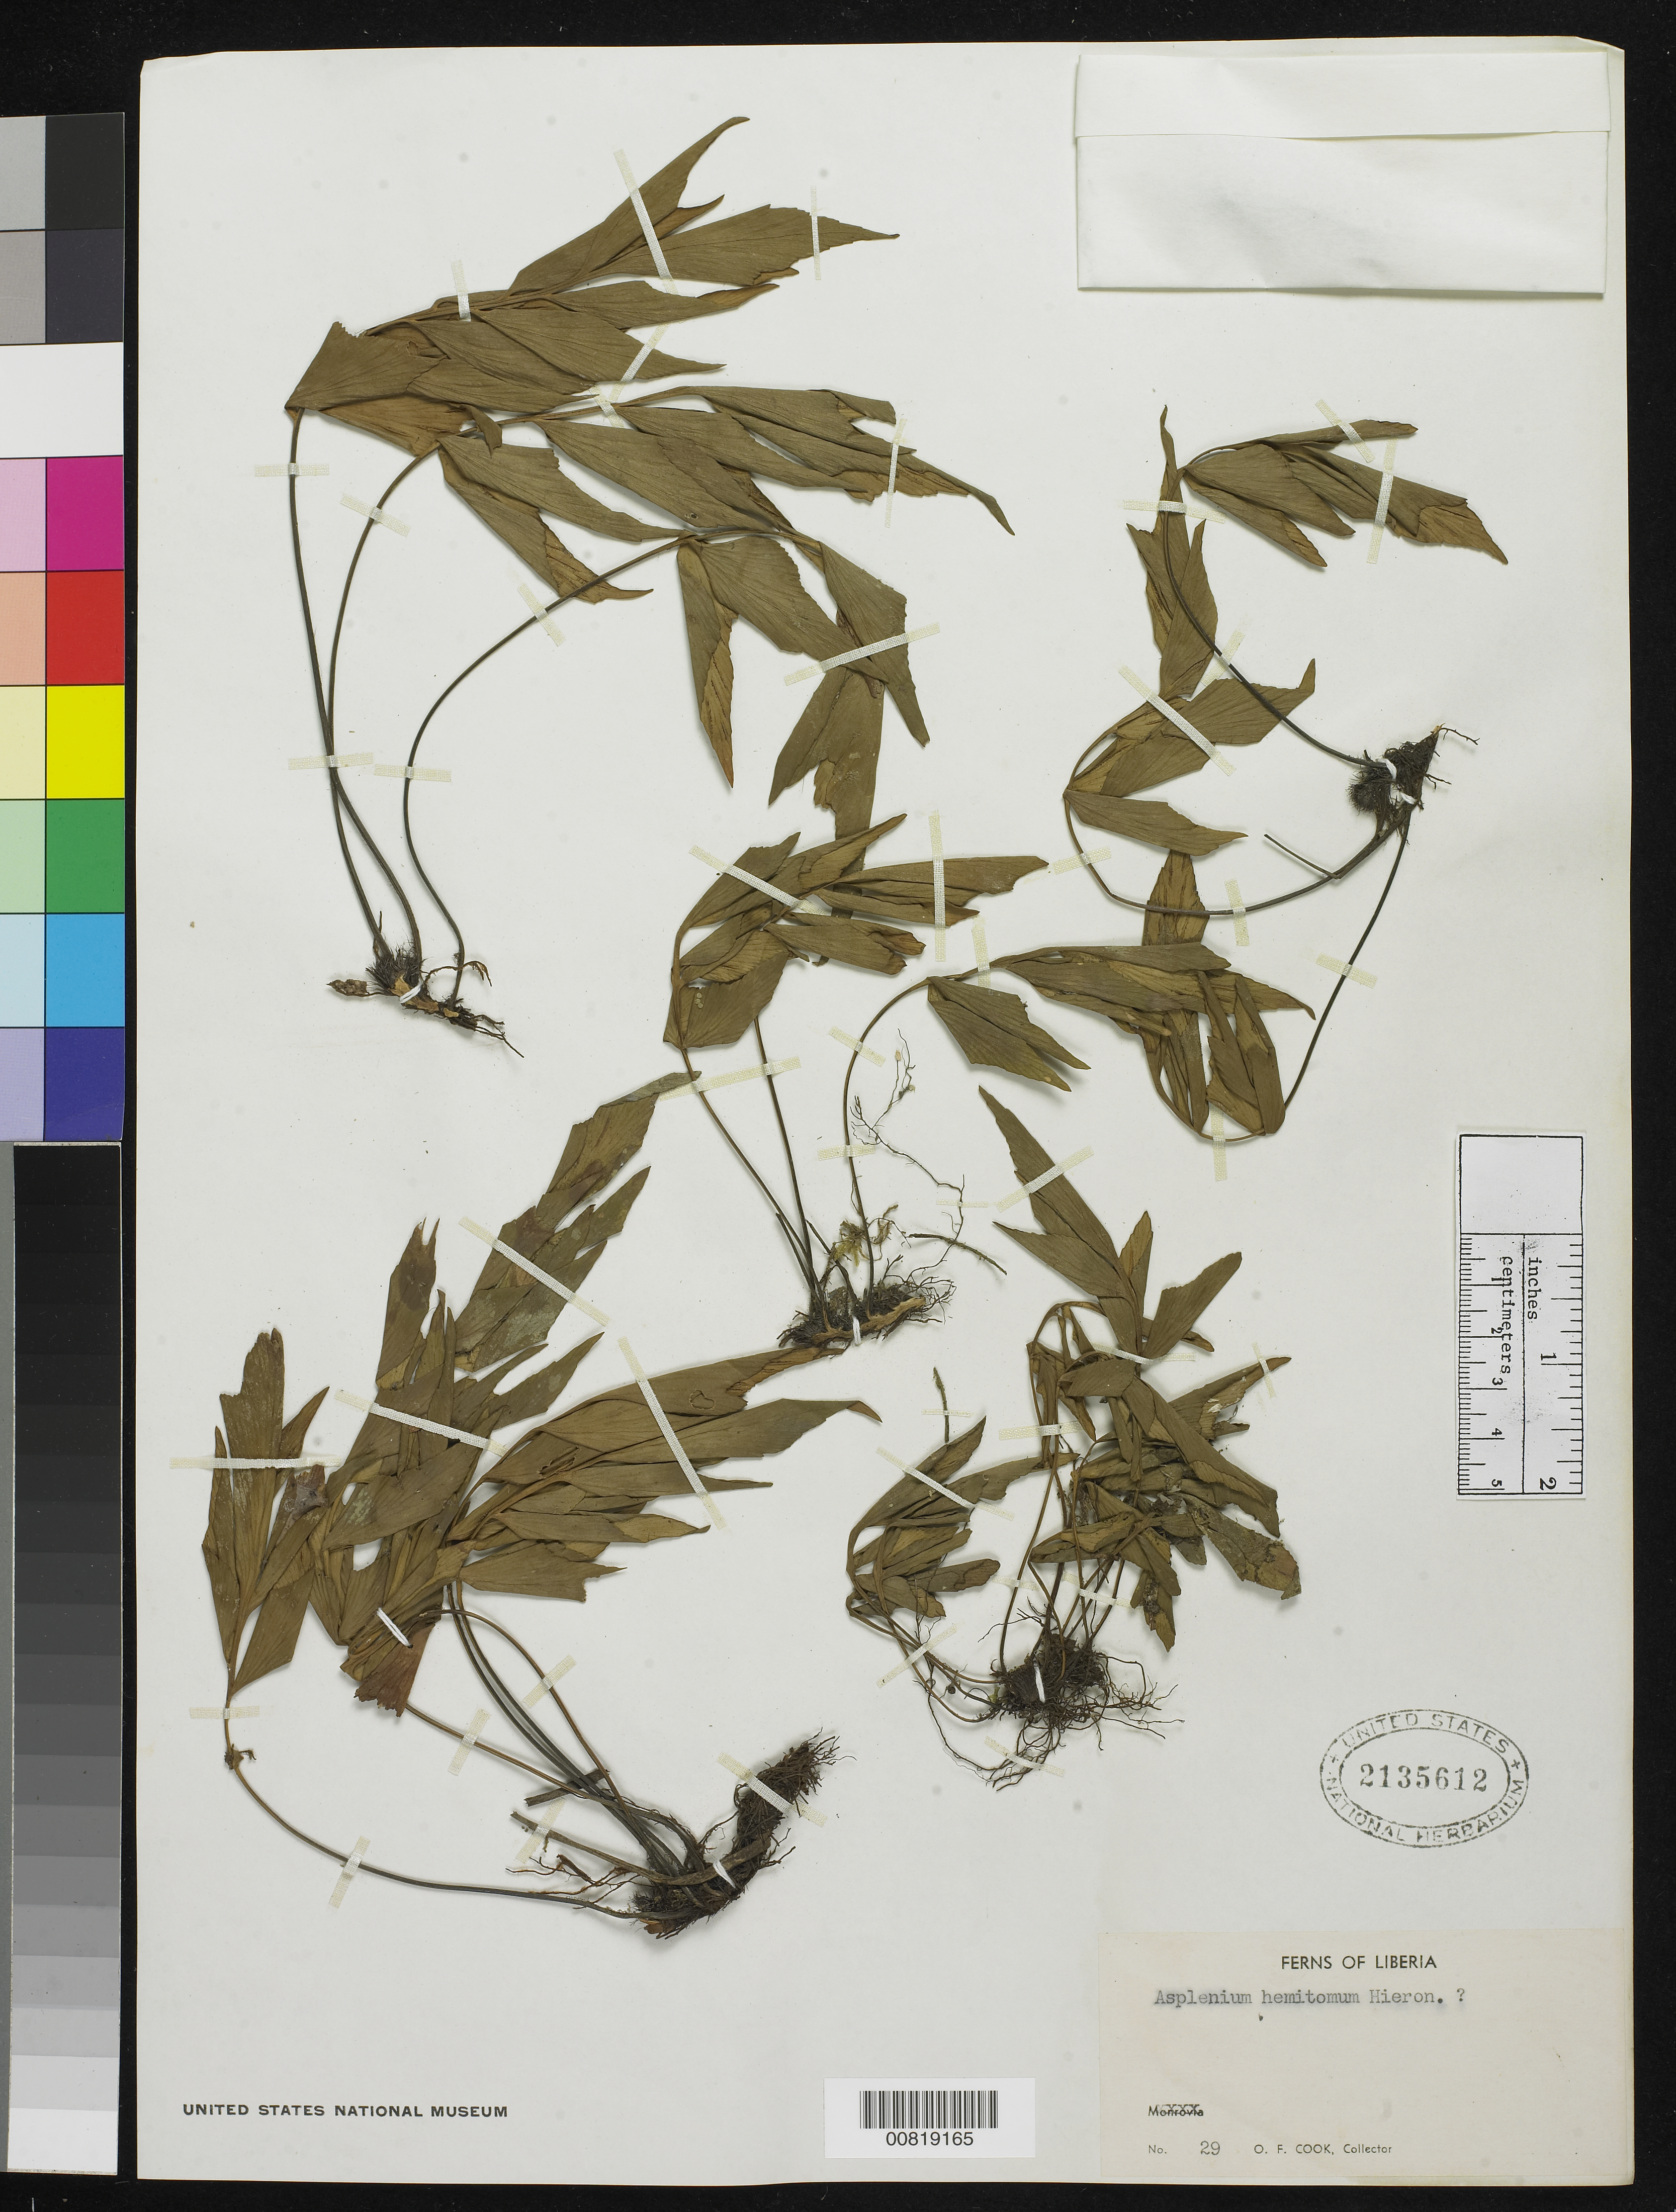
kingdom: Plantae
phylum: Tracheophyta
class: Polypodiopsida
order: Polypodiales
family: Aspleniaceae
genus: Asplenium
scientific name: Asplenium hemitomum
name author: Hieron.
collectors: O. F. Cook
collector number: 29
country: Liberia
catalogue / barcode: US 2135612